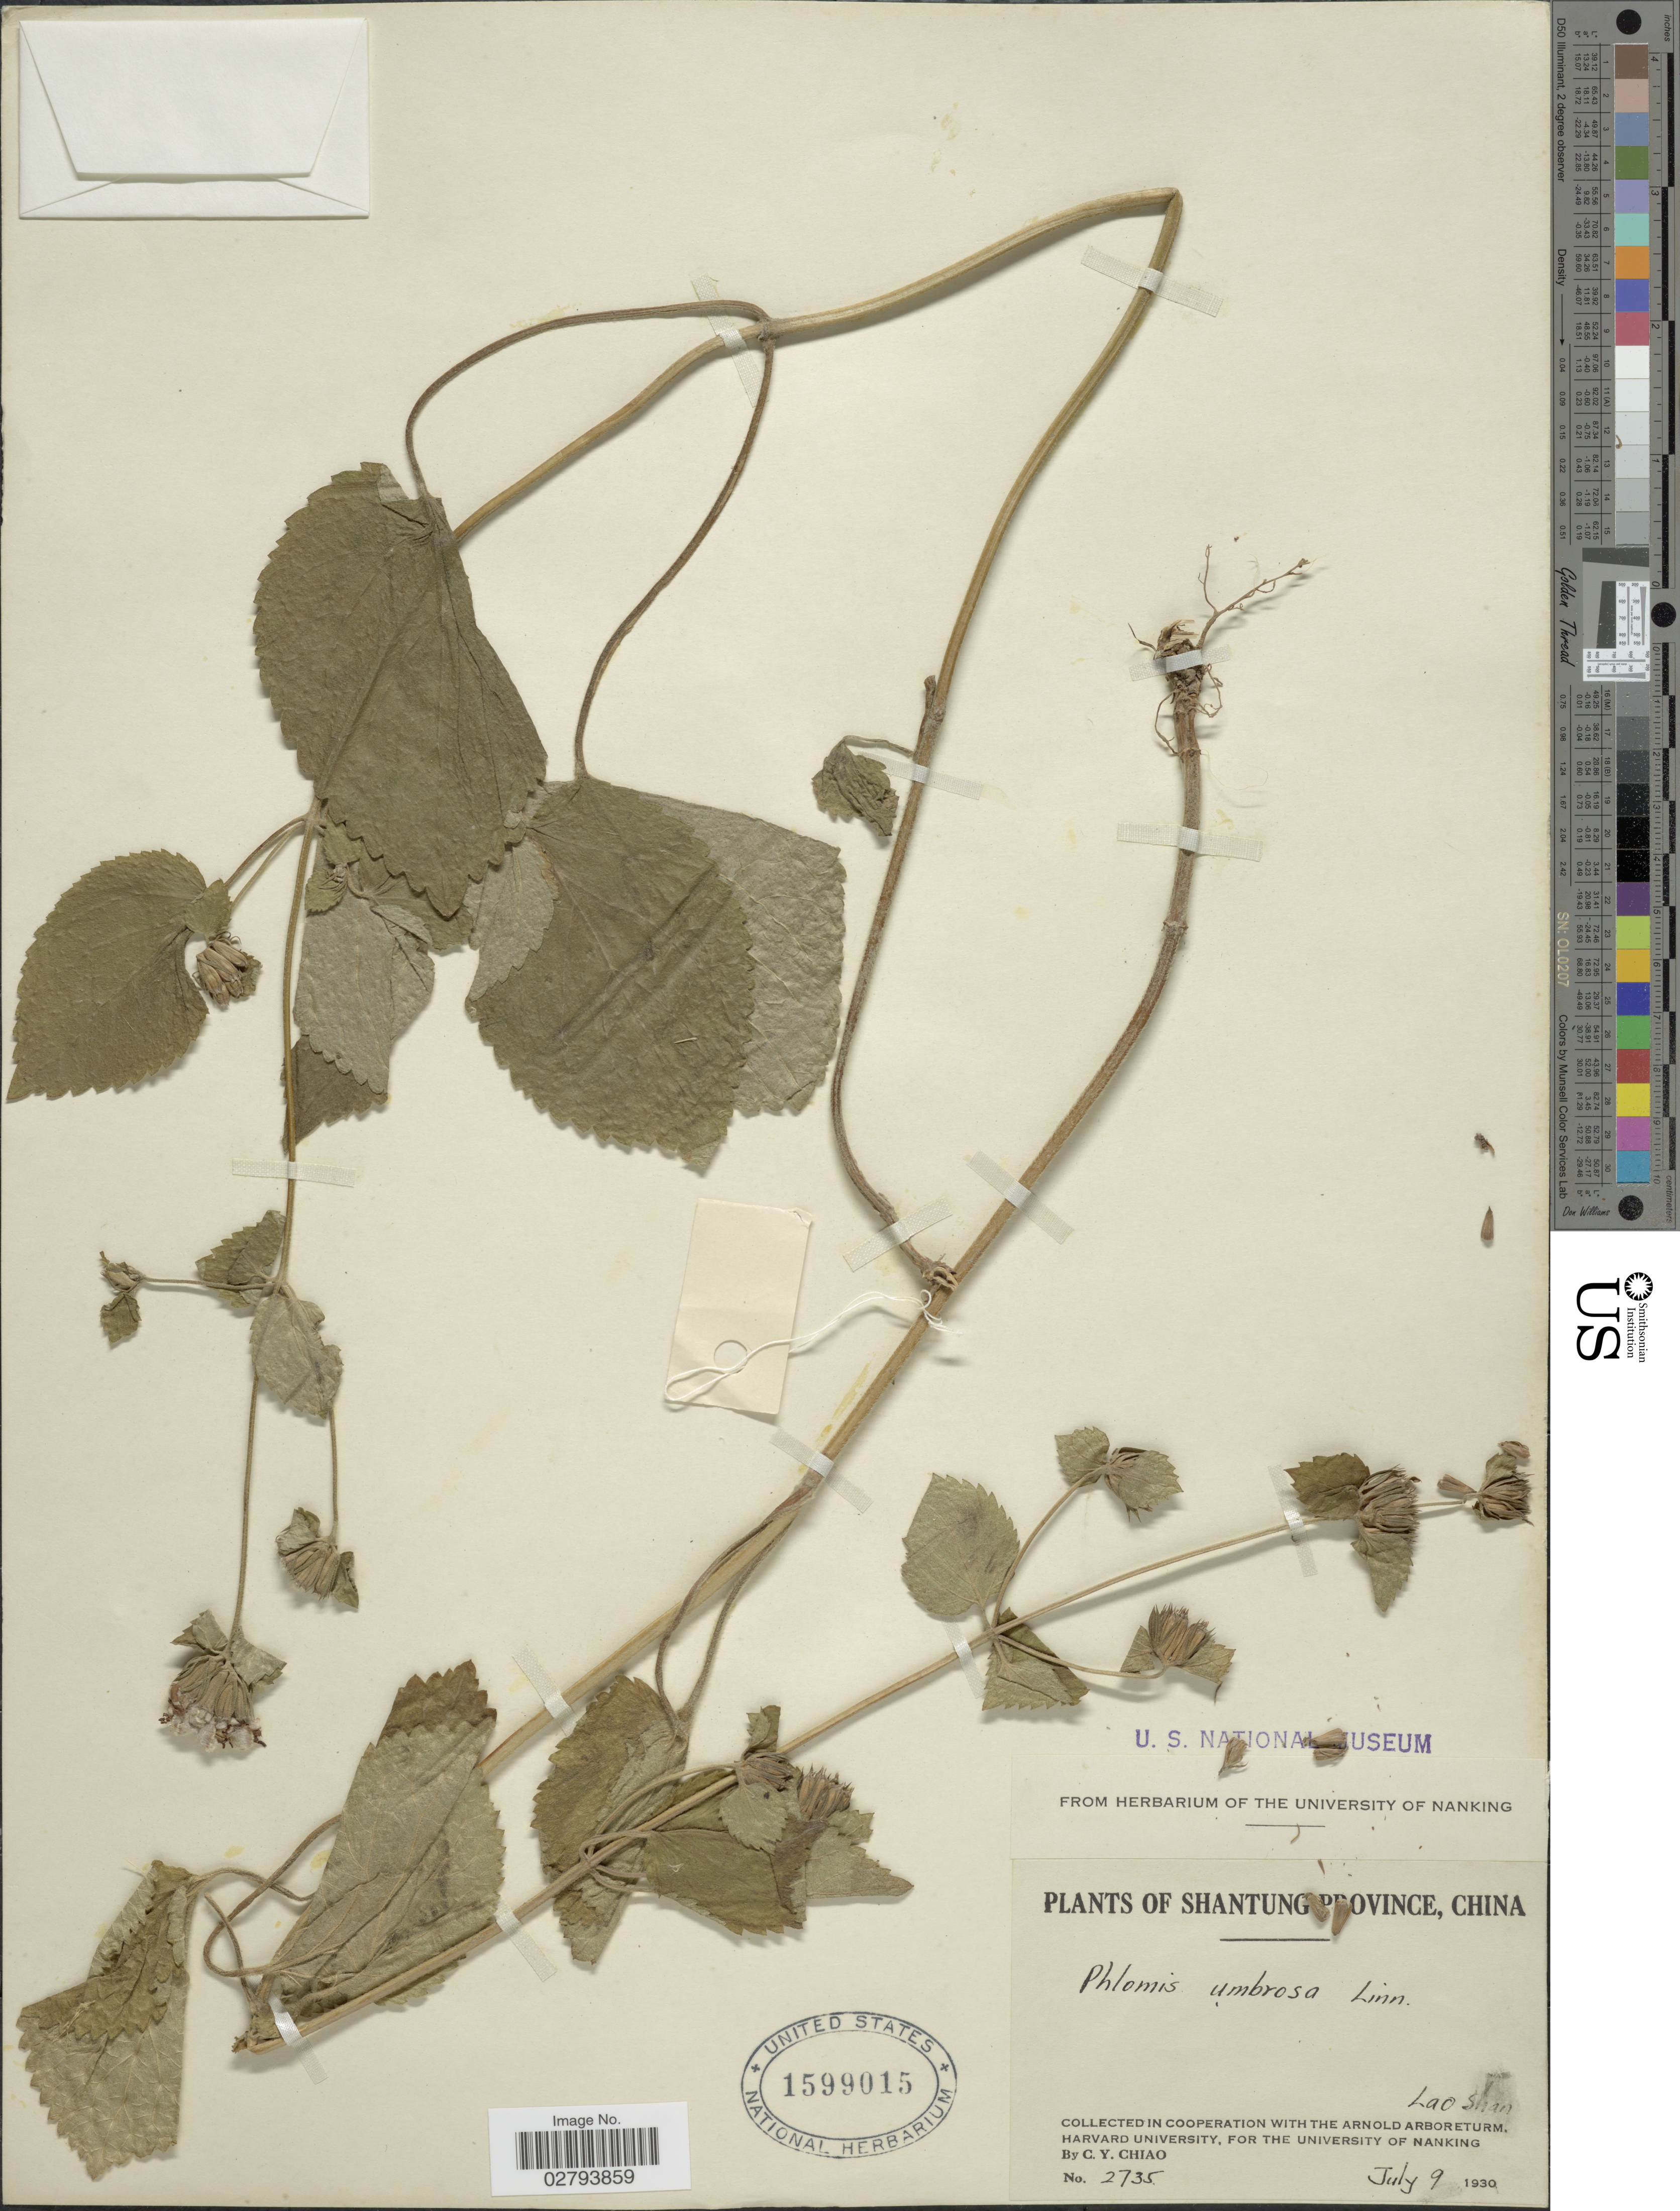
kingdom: Plantae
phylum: Tracheophyta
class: Magnoliopsida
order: Lamiales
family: Lamiaceae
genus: Phlomoides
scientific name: Phlomoides umbrosa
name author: (Turcz.) Kamelin & Makhm.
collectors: C. Y. Chiao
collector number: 2735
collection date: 1930-07-09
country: China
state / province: Shandong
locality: Shantung Province, Lao Shan.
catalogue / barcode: US 1599015